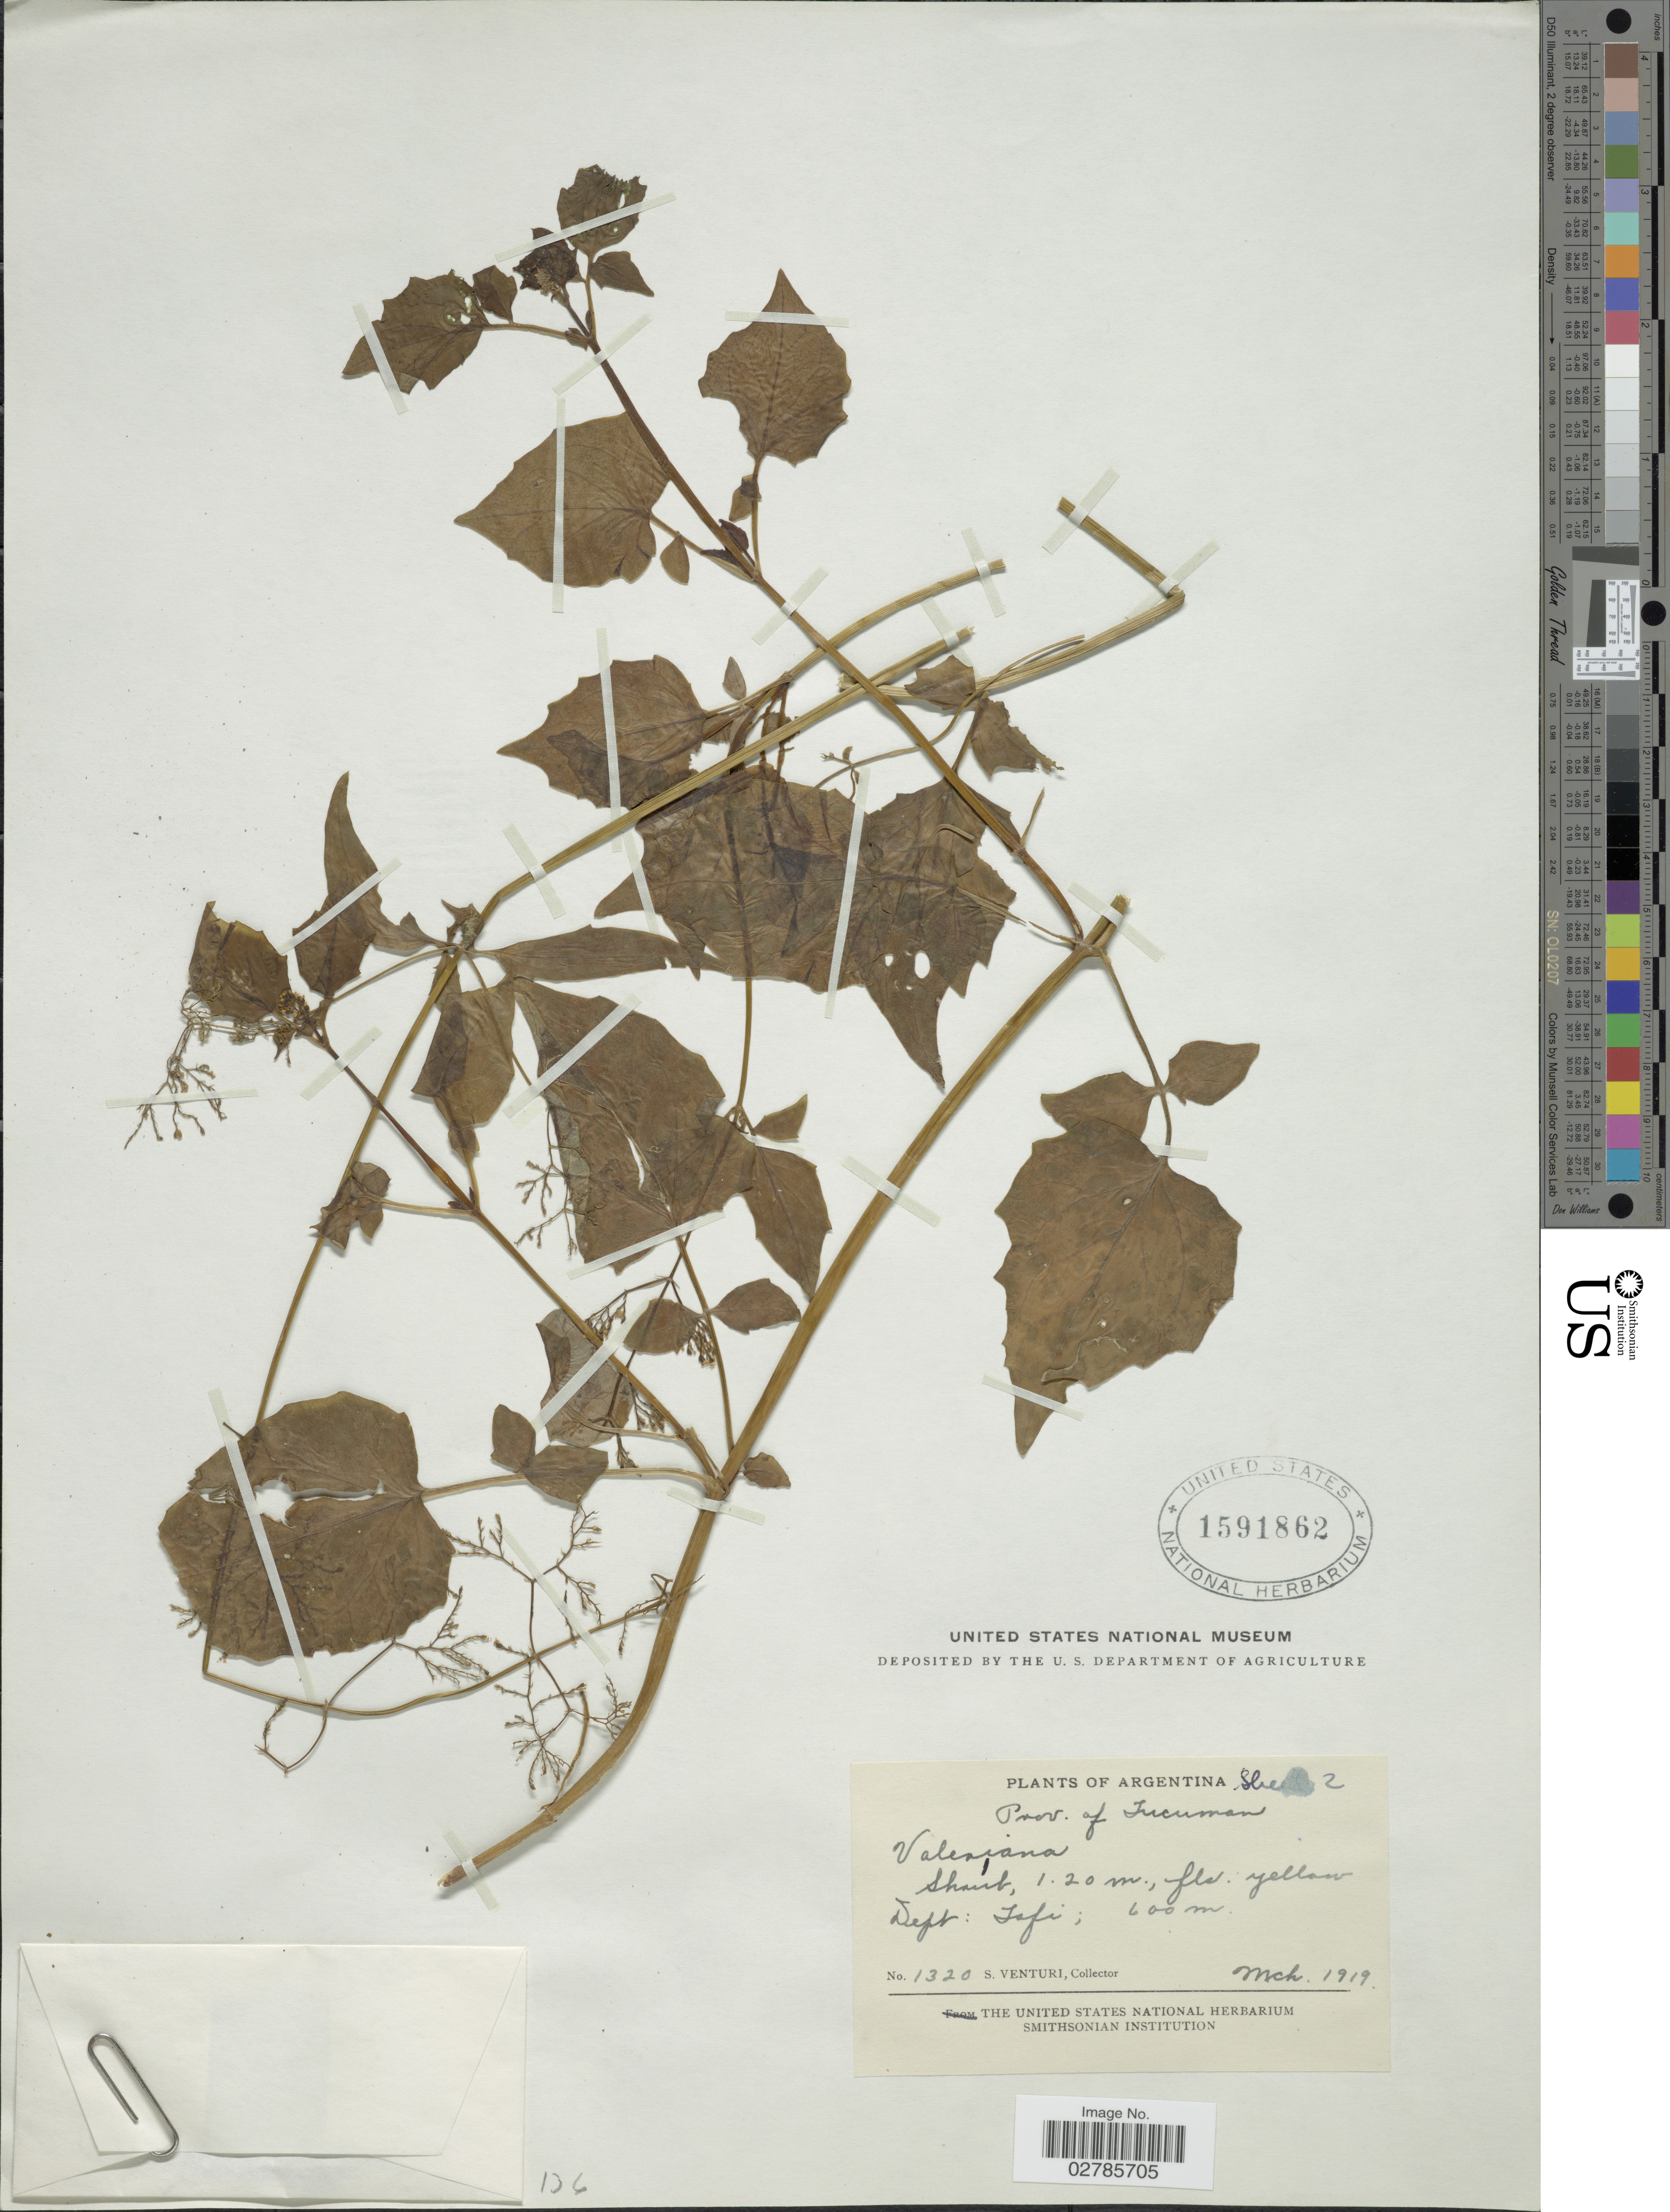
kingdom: Plantae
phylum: Tracheophyta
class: Magnoliopsida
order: Dipsacales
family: Caprifoliaceae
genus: Valeriana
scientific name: Valeriana sp.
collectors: S. Venturi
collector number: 1320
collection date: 1919-03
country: Argentina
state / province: Tucuman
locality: Dept. Tafi.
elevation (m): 600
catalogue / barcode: US 1591862